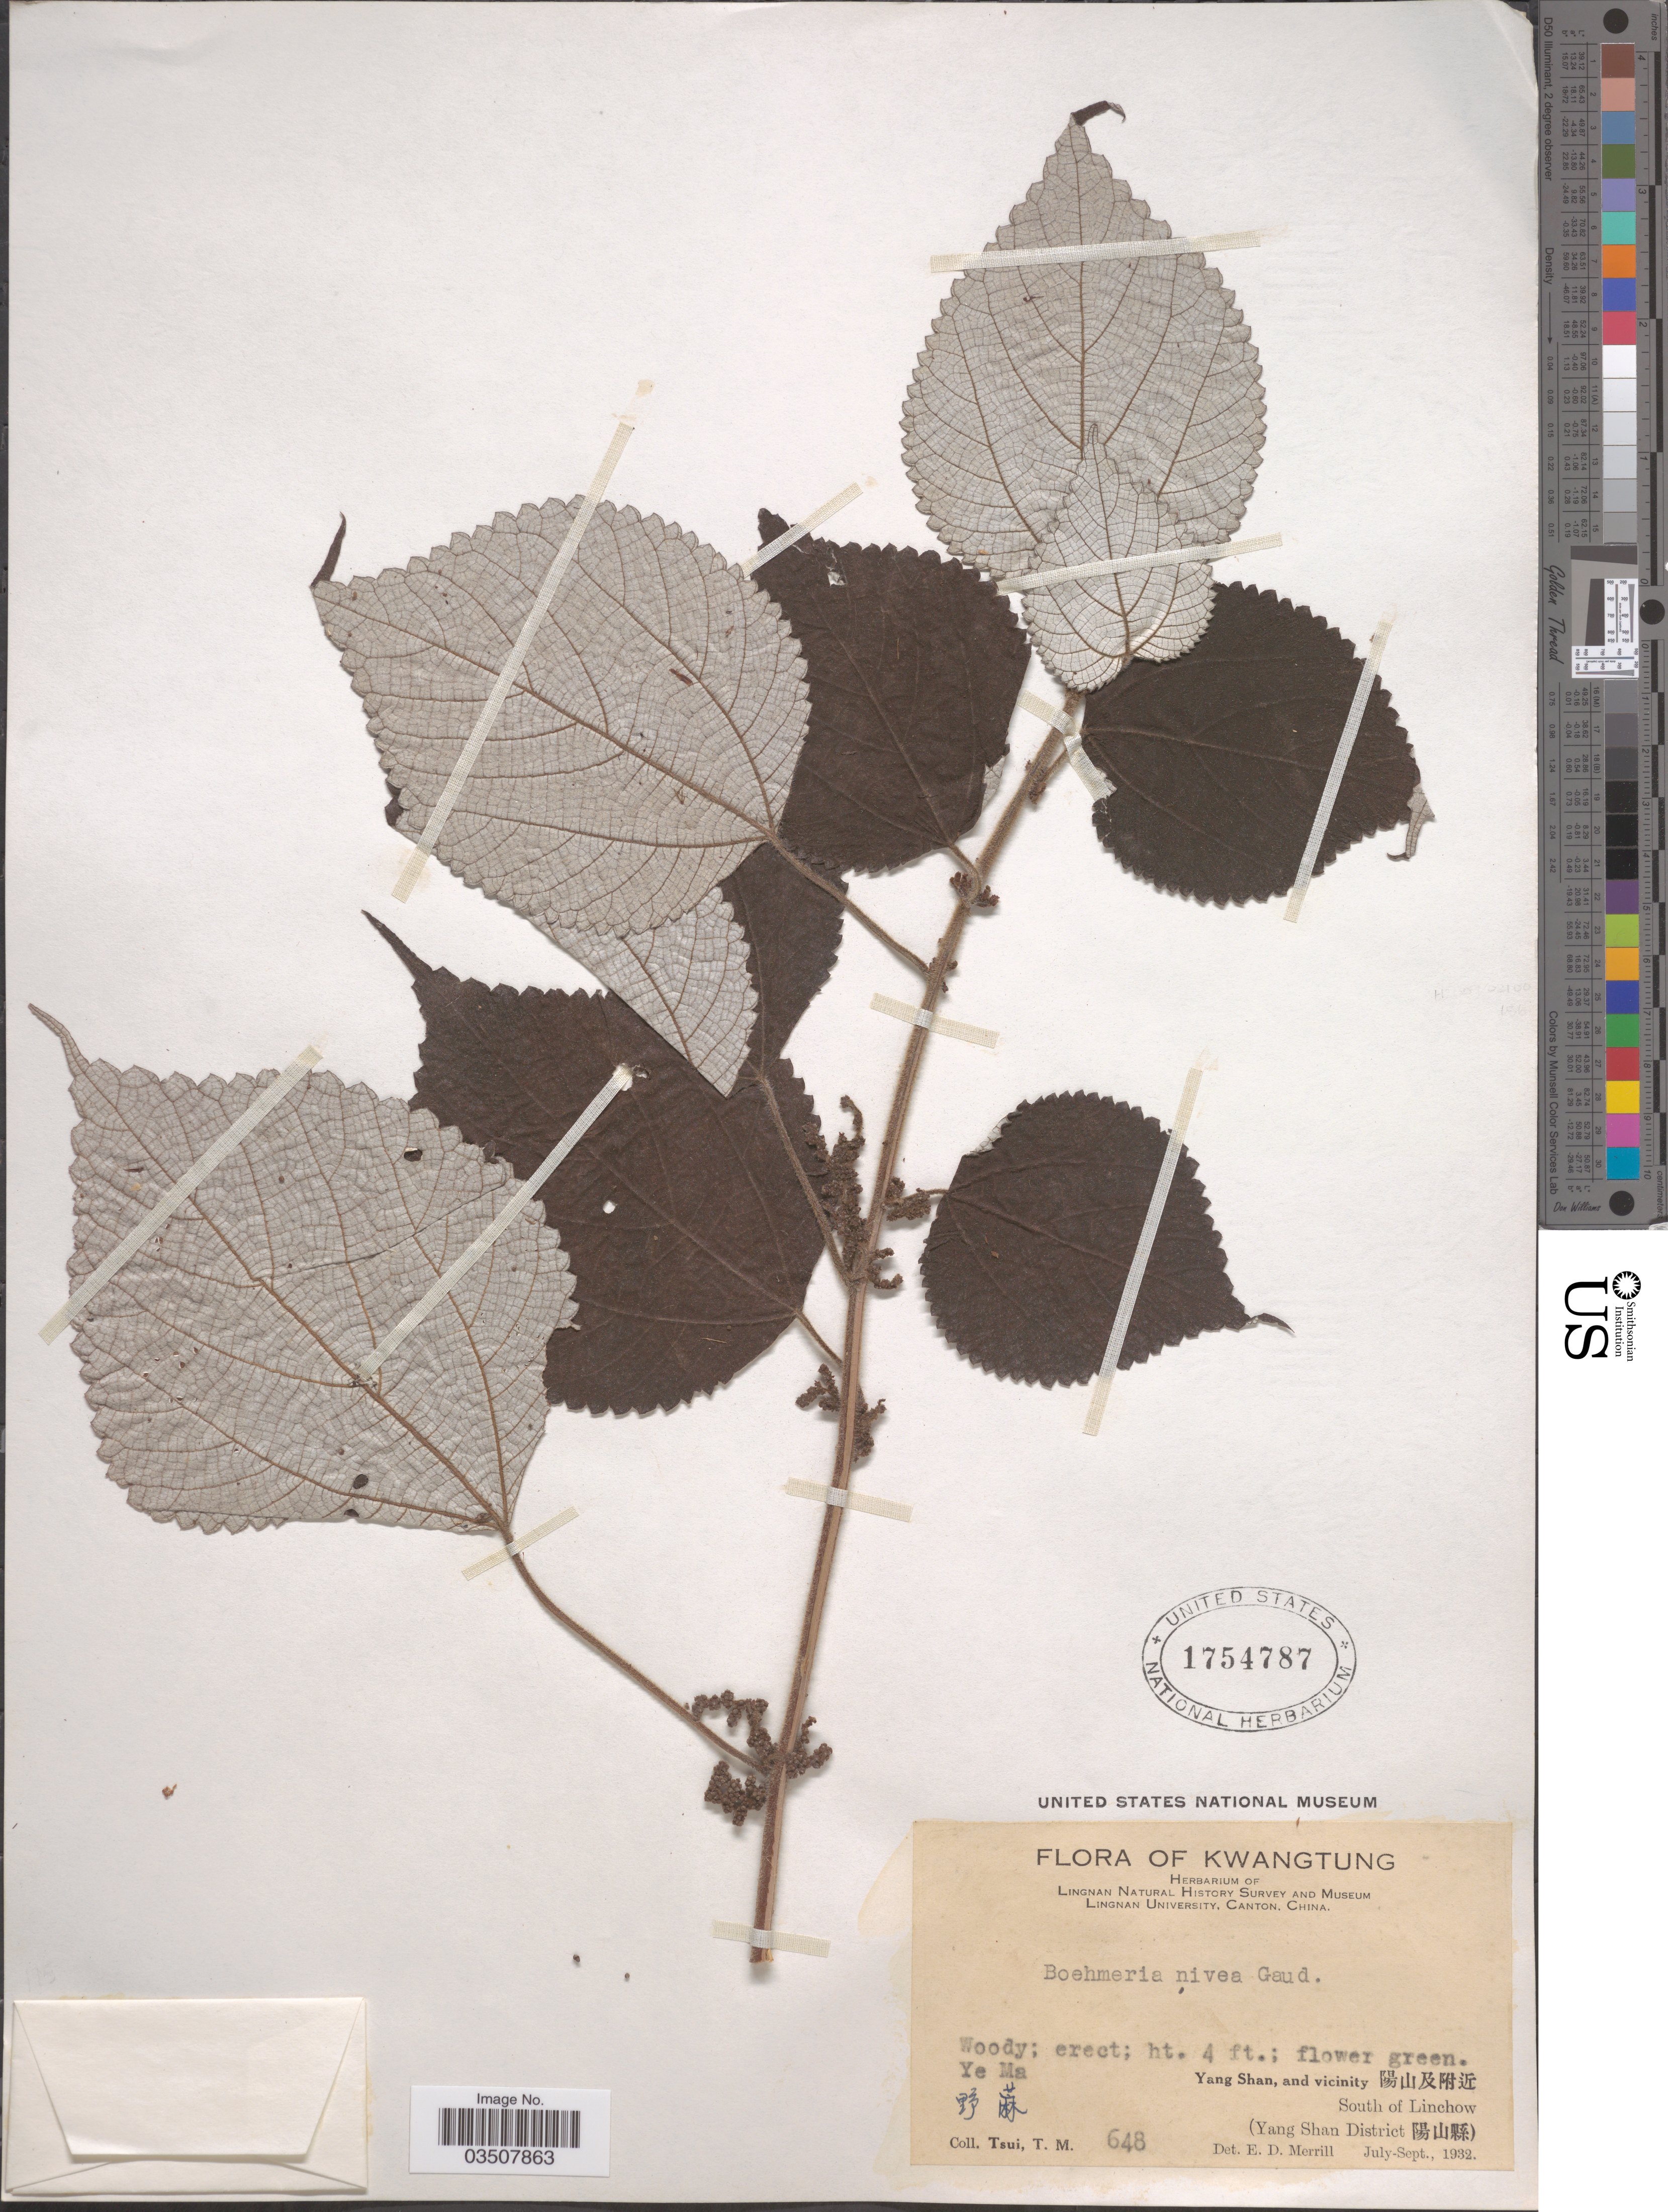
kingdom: Plantae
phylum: Tracheophyta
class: Magnoliopsida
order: Rosales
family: Urticaceae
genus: Boehmeria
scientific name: Boehmeria nivea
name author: (L.) Gaudich.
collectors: T. Tsui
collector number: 648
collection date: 1932-07/1932-09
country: China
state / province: Guangdong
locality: Kwangtung. Ye Ma X. Yang Shan, and vicinity X. South of Linchow. (Yang Shan District X).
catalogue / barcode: US 1754787